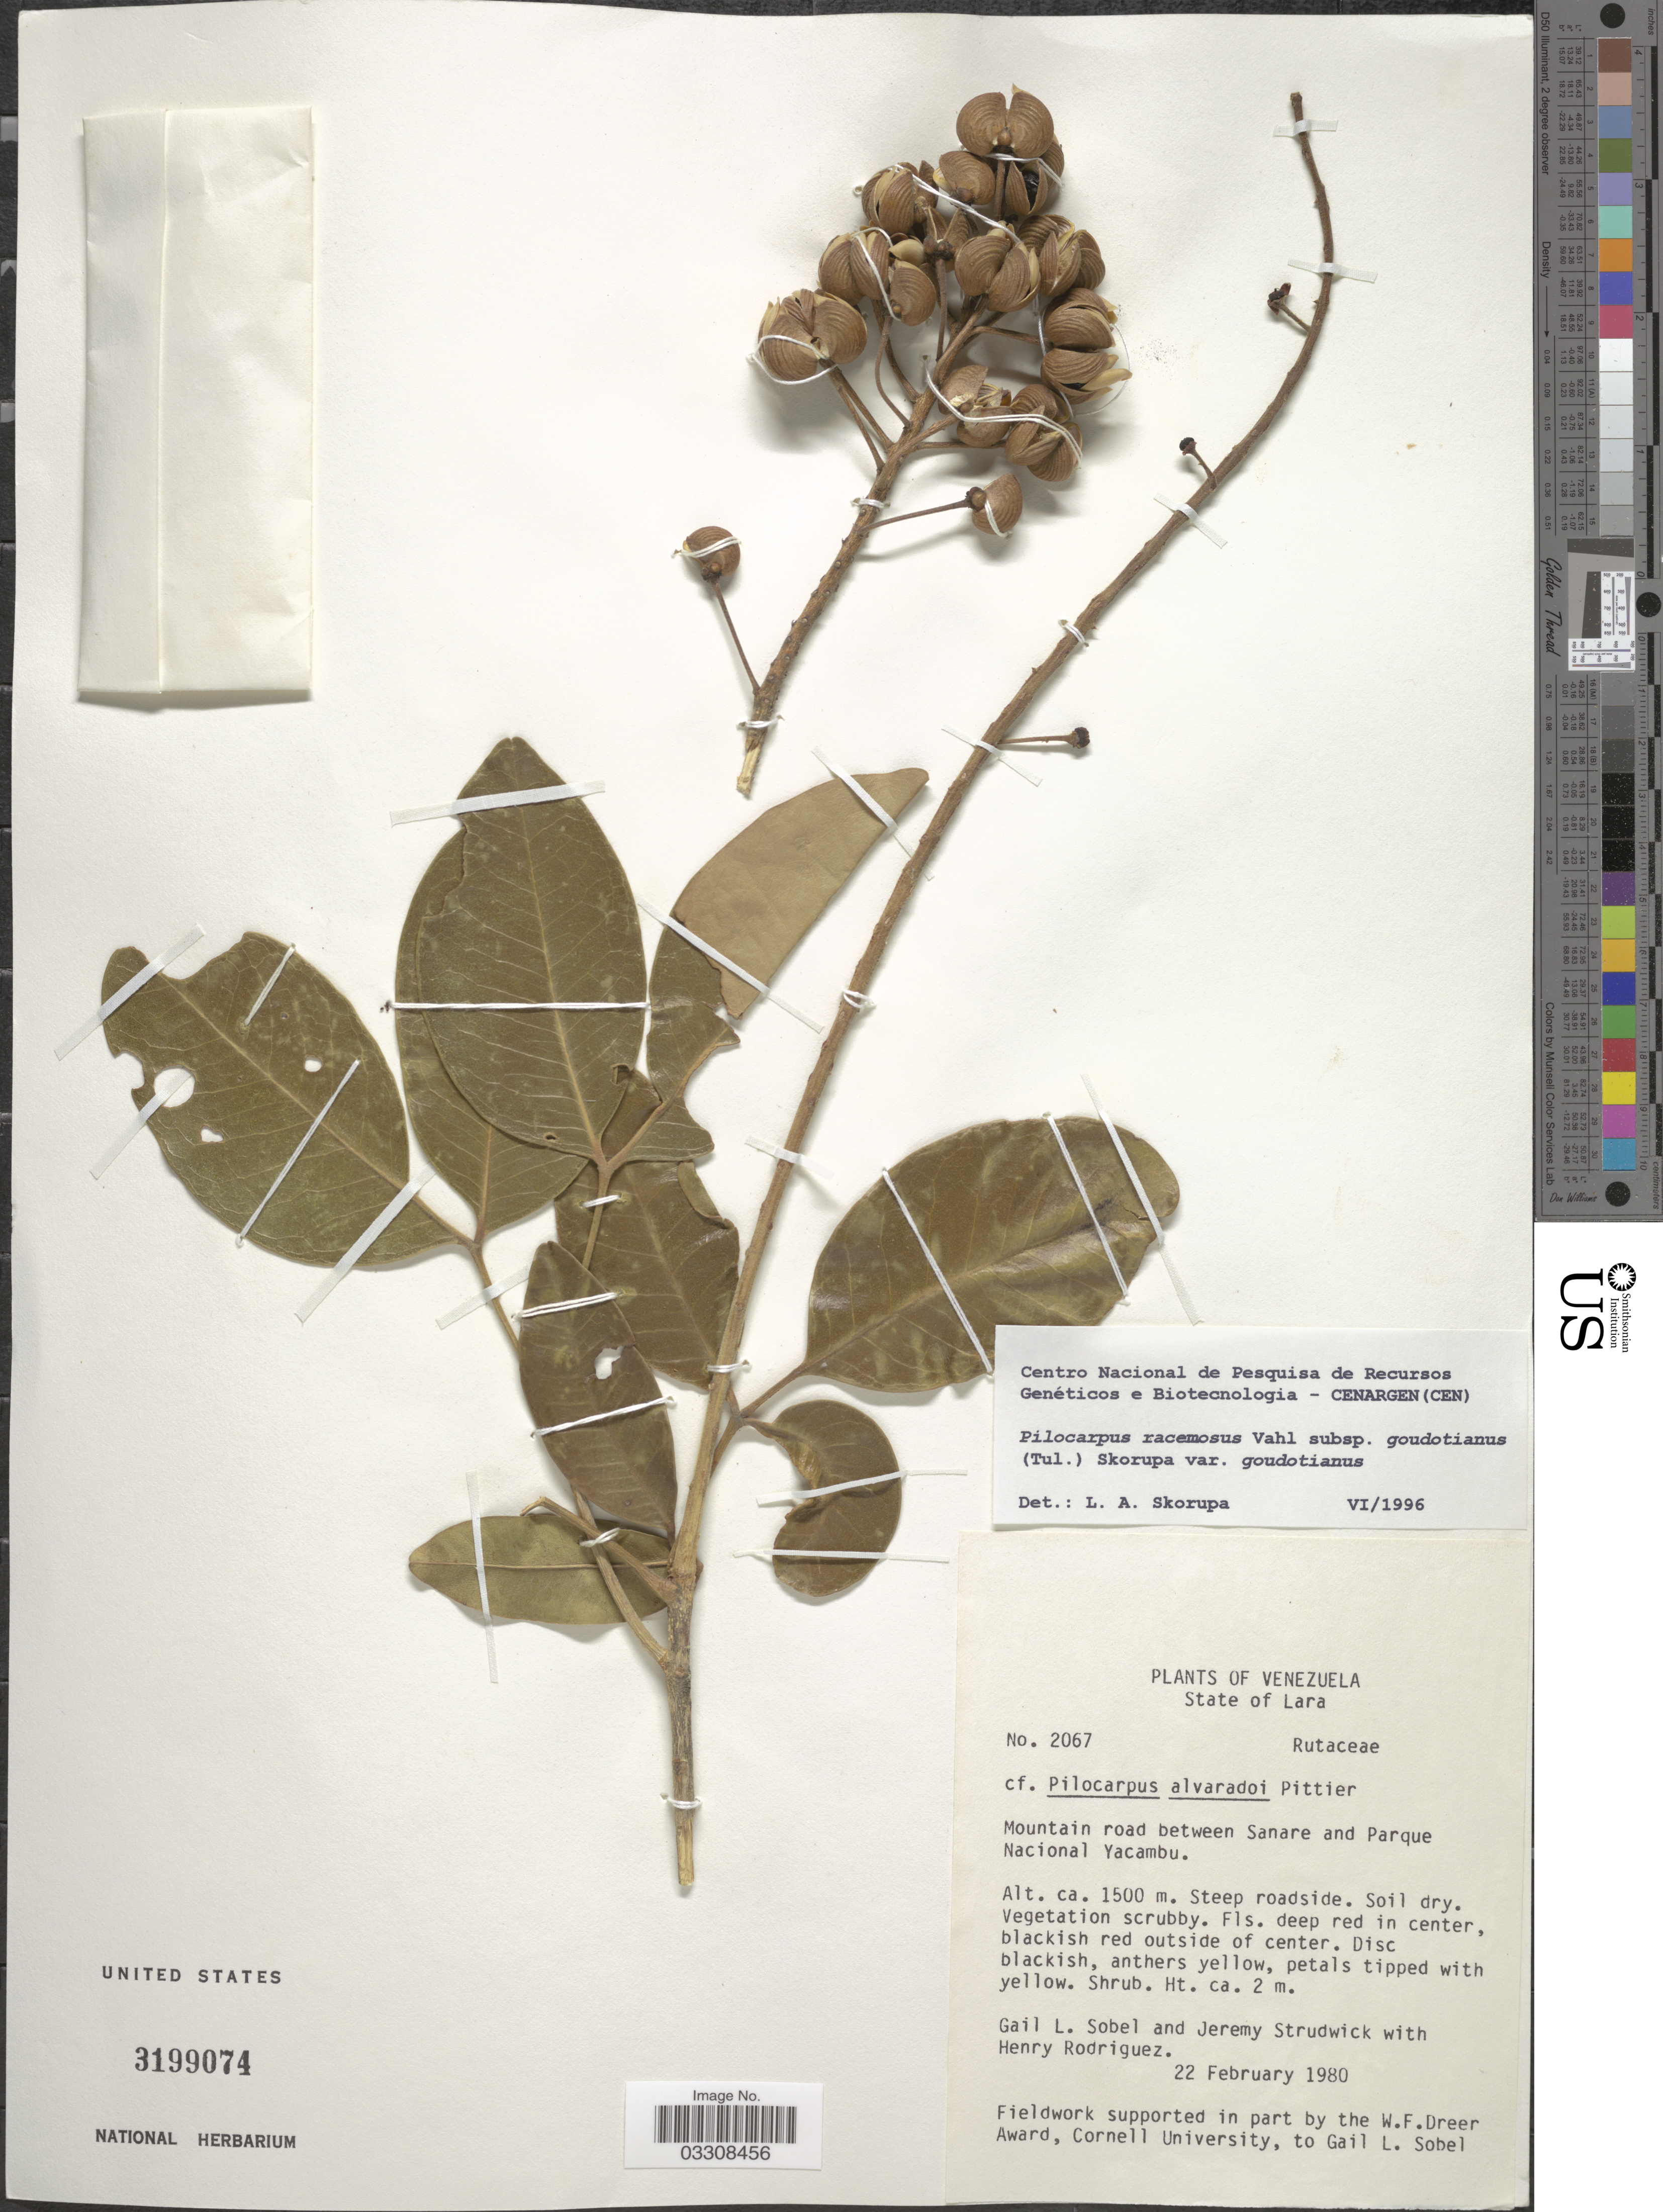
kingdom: Plantae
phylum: Tracheophyta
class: Magnoliopsida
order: Sapindales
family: Rutaceae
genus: Pilocarpus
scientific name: Pilocarpus racemosus subsp. goudotianus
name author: (Tul.) Skorupa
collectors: G. L. Sobel, J. J. Strudwick & H. Rodriguez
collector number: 2067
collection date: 1980-02-22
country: Venezuela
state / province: Lara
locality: Mountain road between Sanare and Parque Nacional Yacambu.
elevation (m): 1500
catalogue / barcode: US 3199074